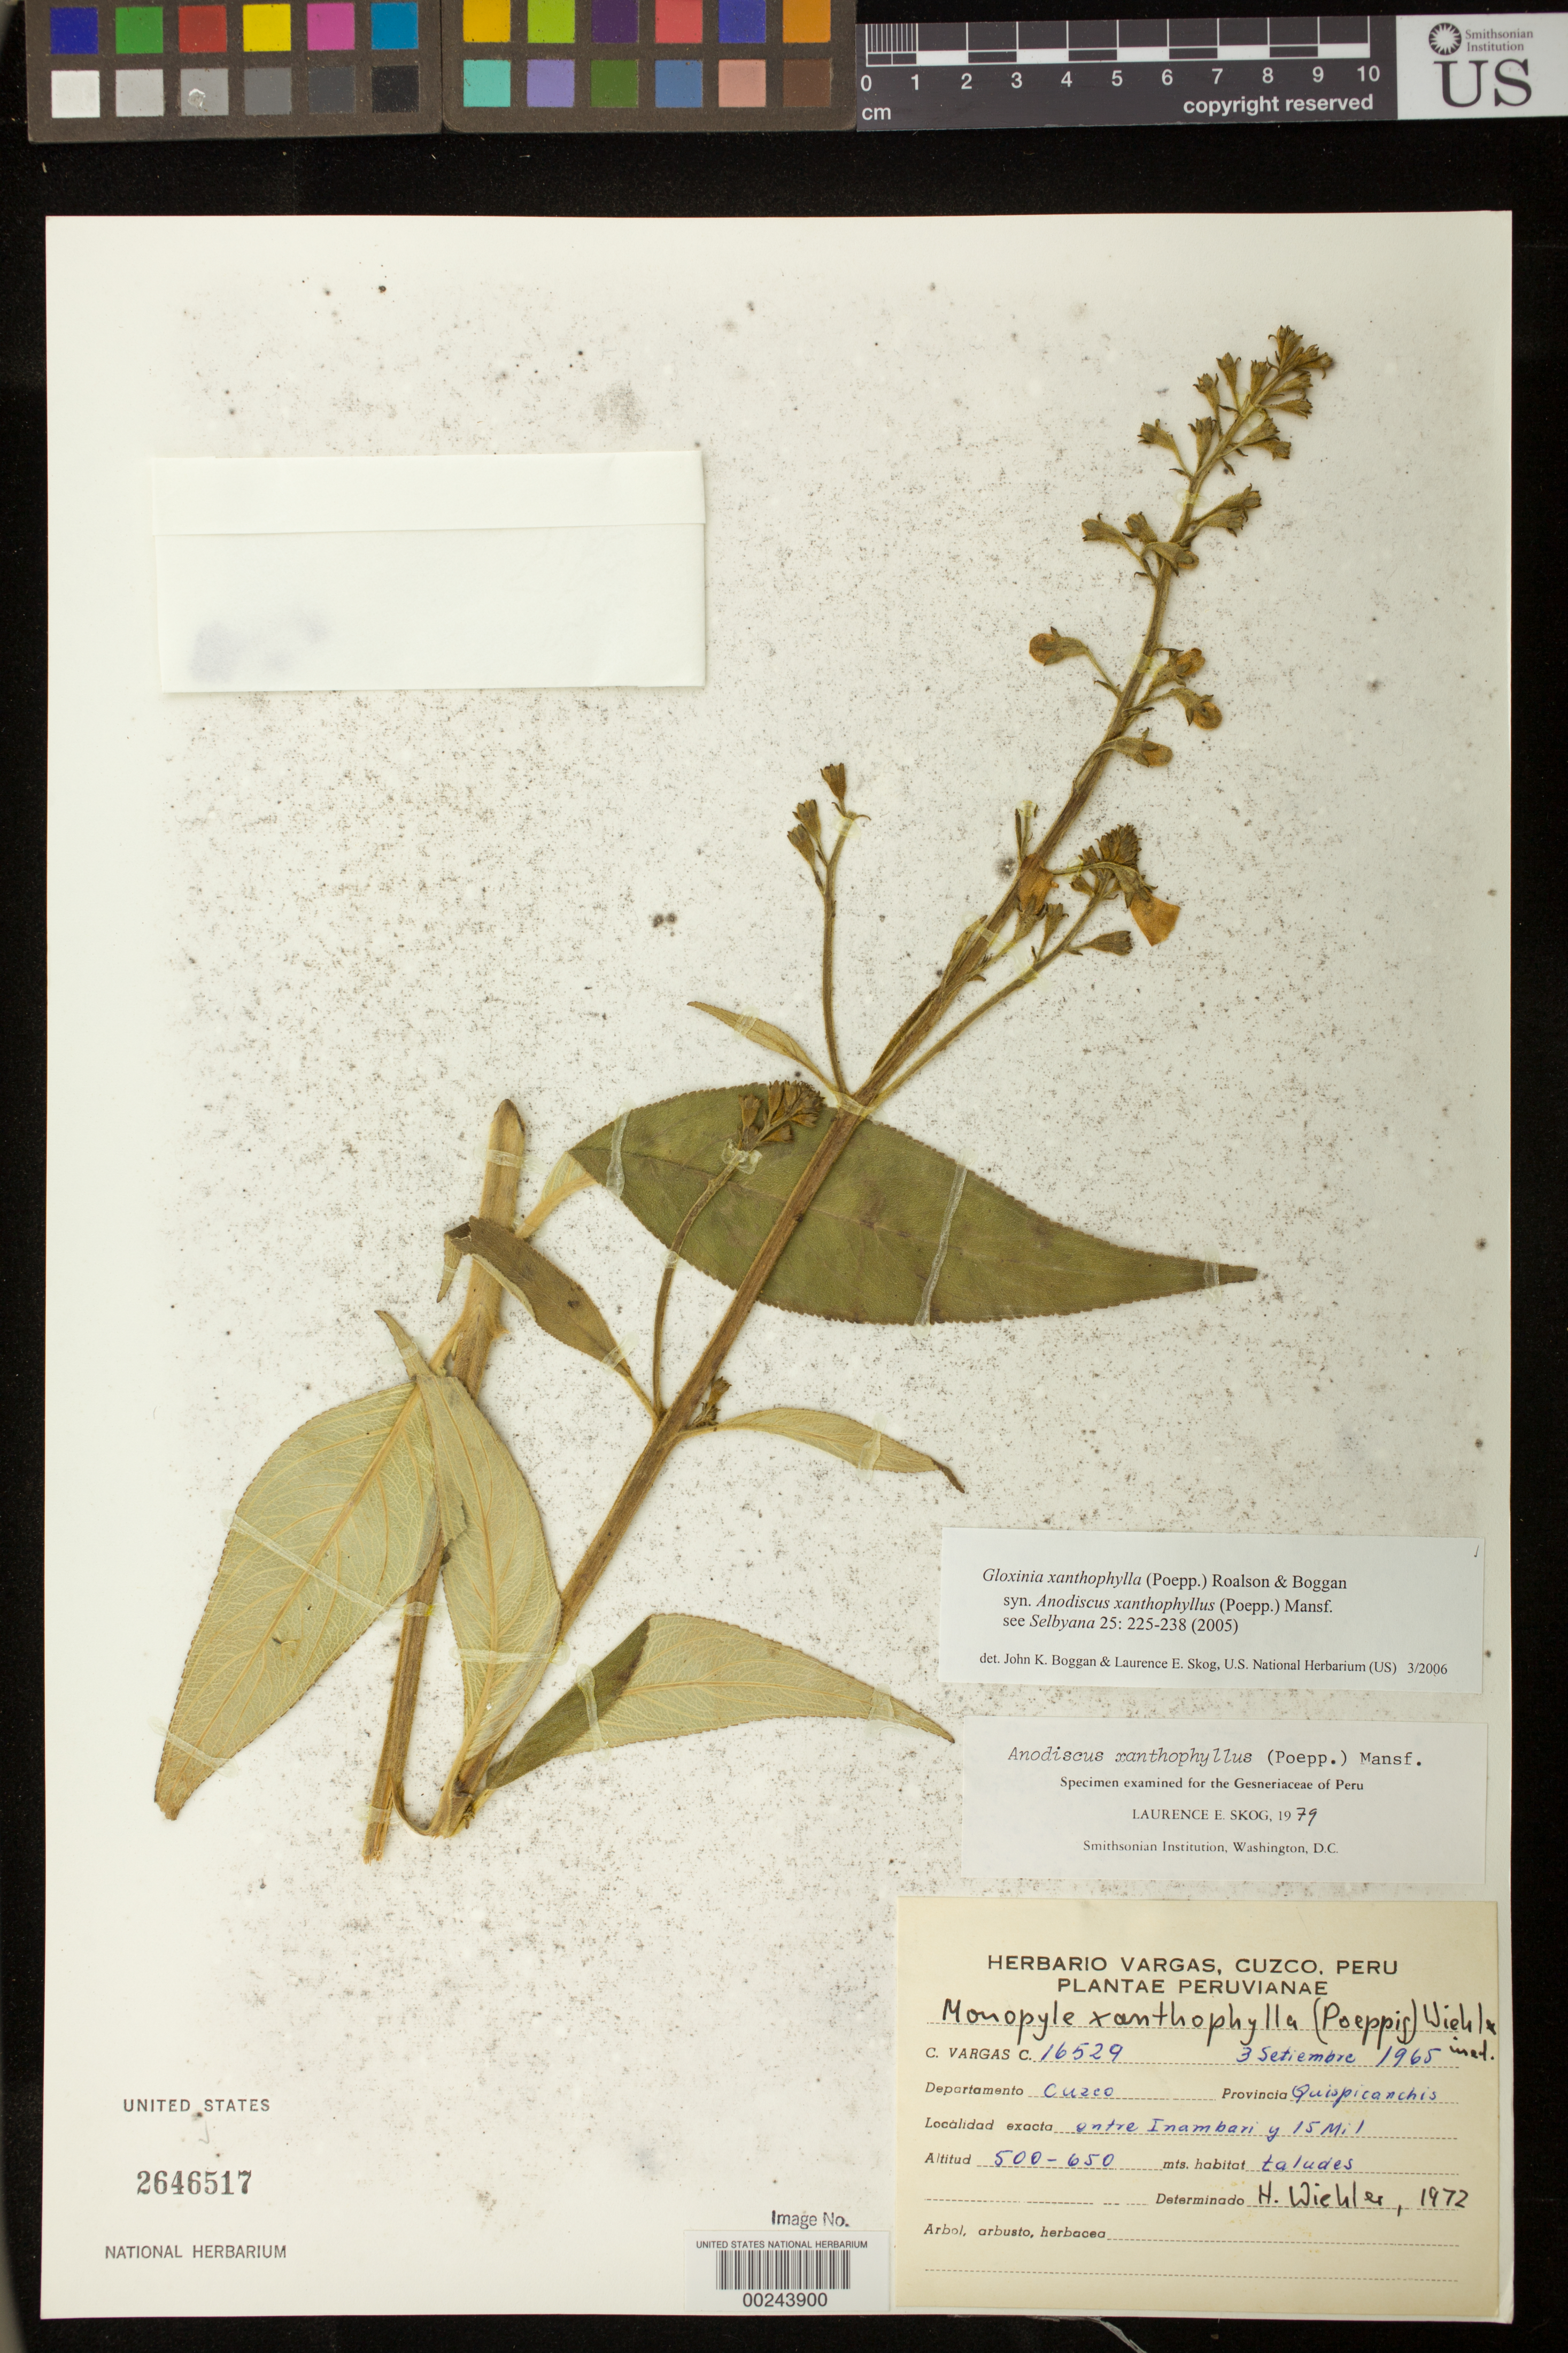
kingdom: Plantae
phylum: Tracheophyta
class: Magnoliopsida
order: Lamiales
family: Gesneriaceae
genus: Gloxinia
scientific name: Gloxinia xanthophylla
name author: (Poepp.) Roalson & Boggan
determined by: Boggan, J. K.; Skog, L. E.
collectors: C. Vargas C.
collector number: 16529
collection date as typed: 03 Sep 1965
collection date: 1965-09-03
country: Peru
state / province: Cusco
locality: Quispicanchis, entre Inambari y 15 Mil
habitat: Taludes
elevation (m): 500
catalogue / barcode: US 2646517